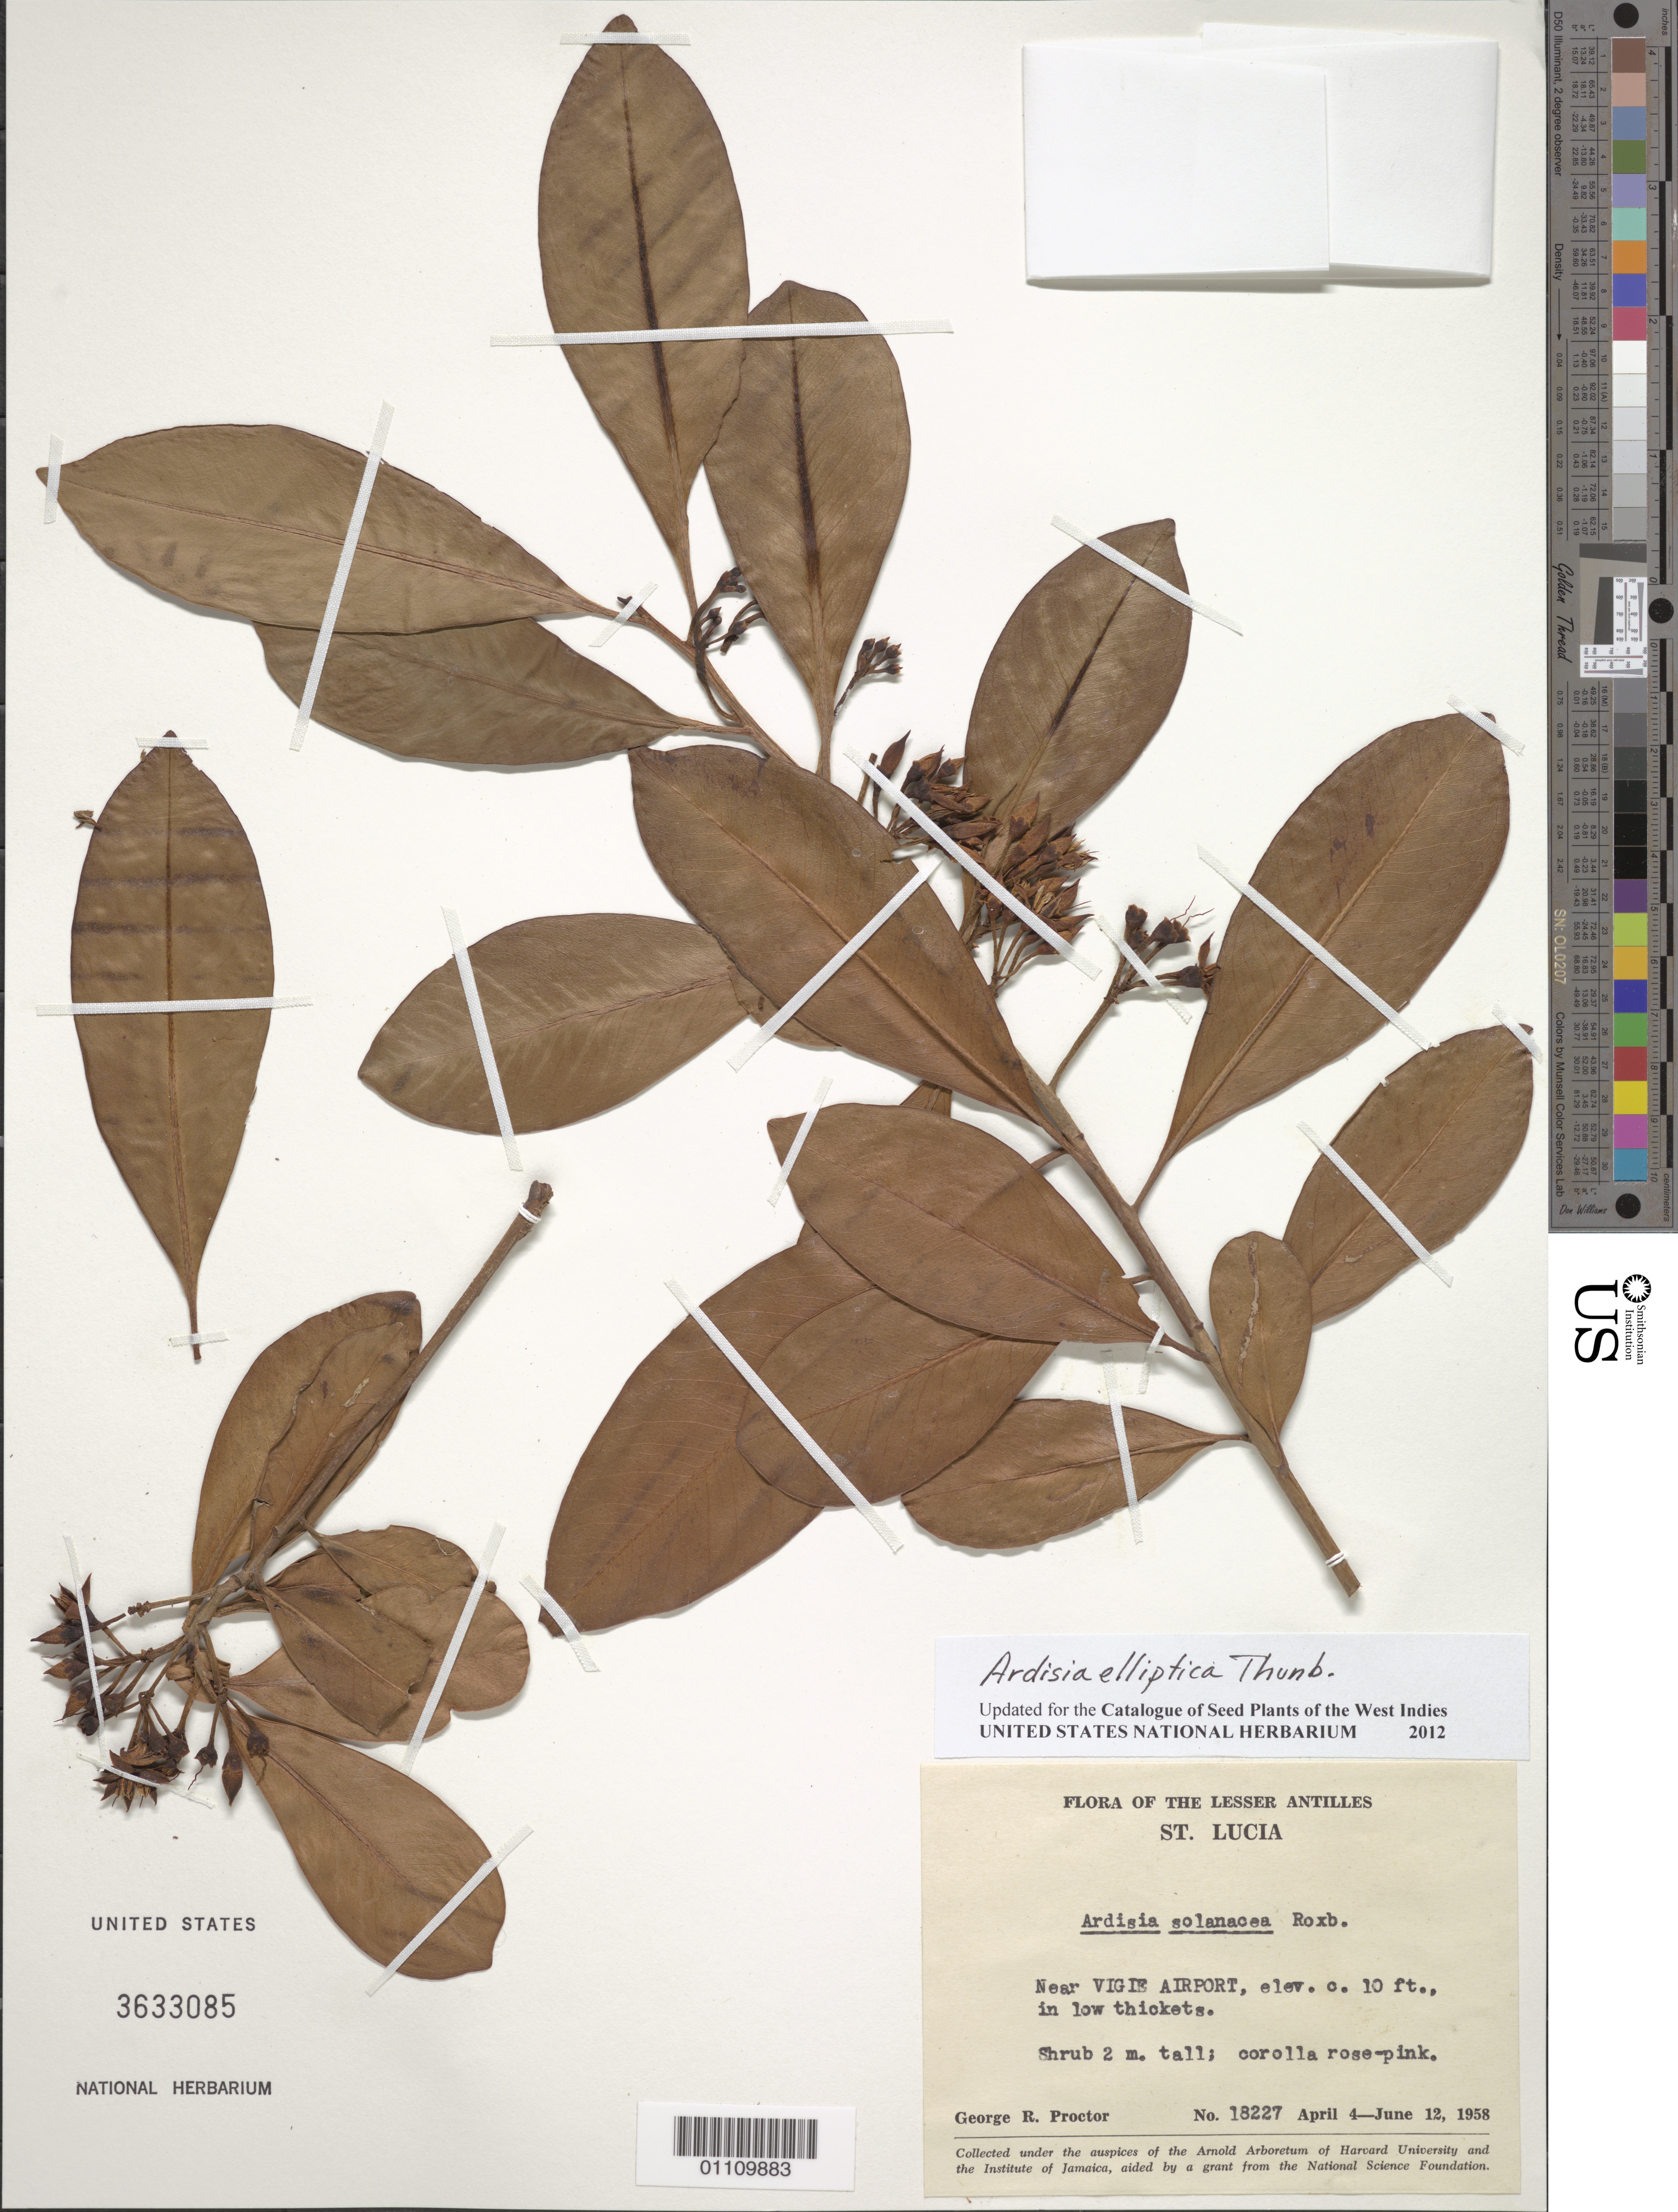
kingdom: Plantae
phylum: Tracheophyta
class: Magnoliopsida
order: Ericales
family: Primulaceae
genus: Ardisia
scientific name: Ardisia elliptica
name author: Thunb.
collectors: G. R. Proctor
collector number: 18227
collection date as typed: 04 Apr 1958 to 12 Jun 1958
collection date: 1958-04-04/1958-06-12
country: St. Lucia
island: St. Lucia I.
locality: Vigie Airport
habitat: In low thickets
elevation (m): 3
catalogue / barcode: US 3633085